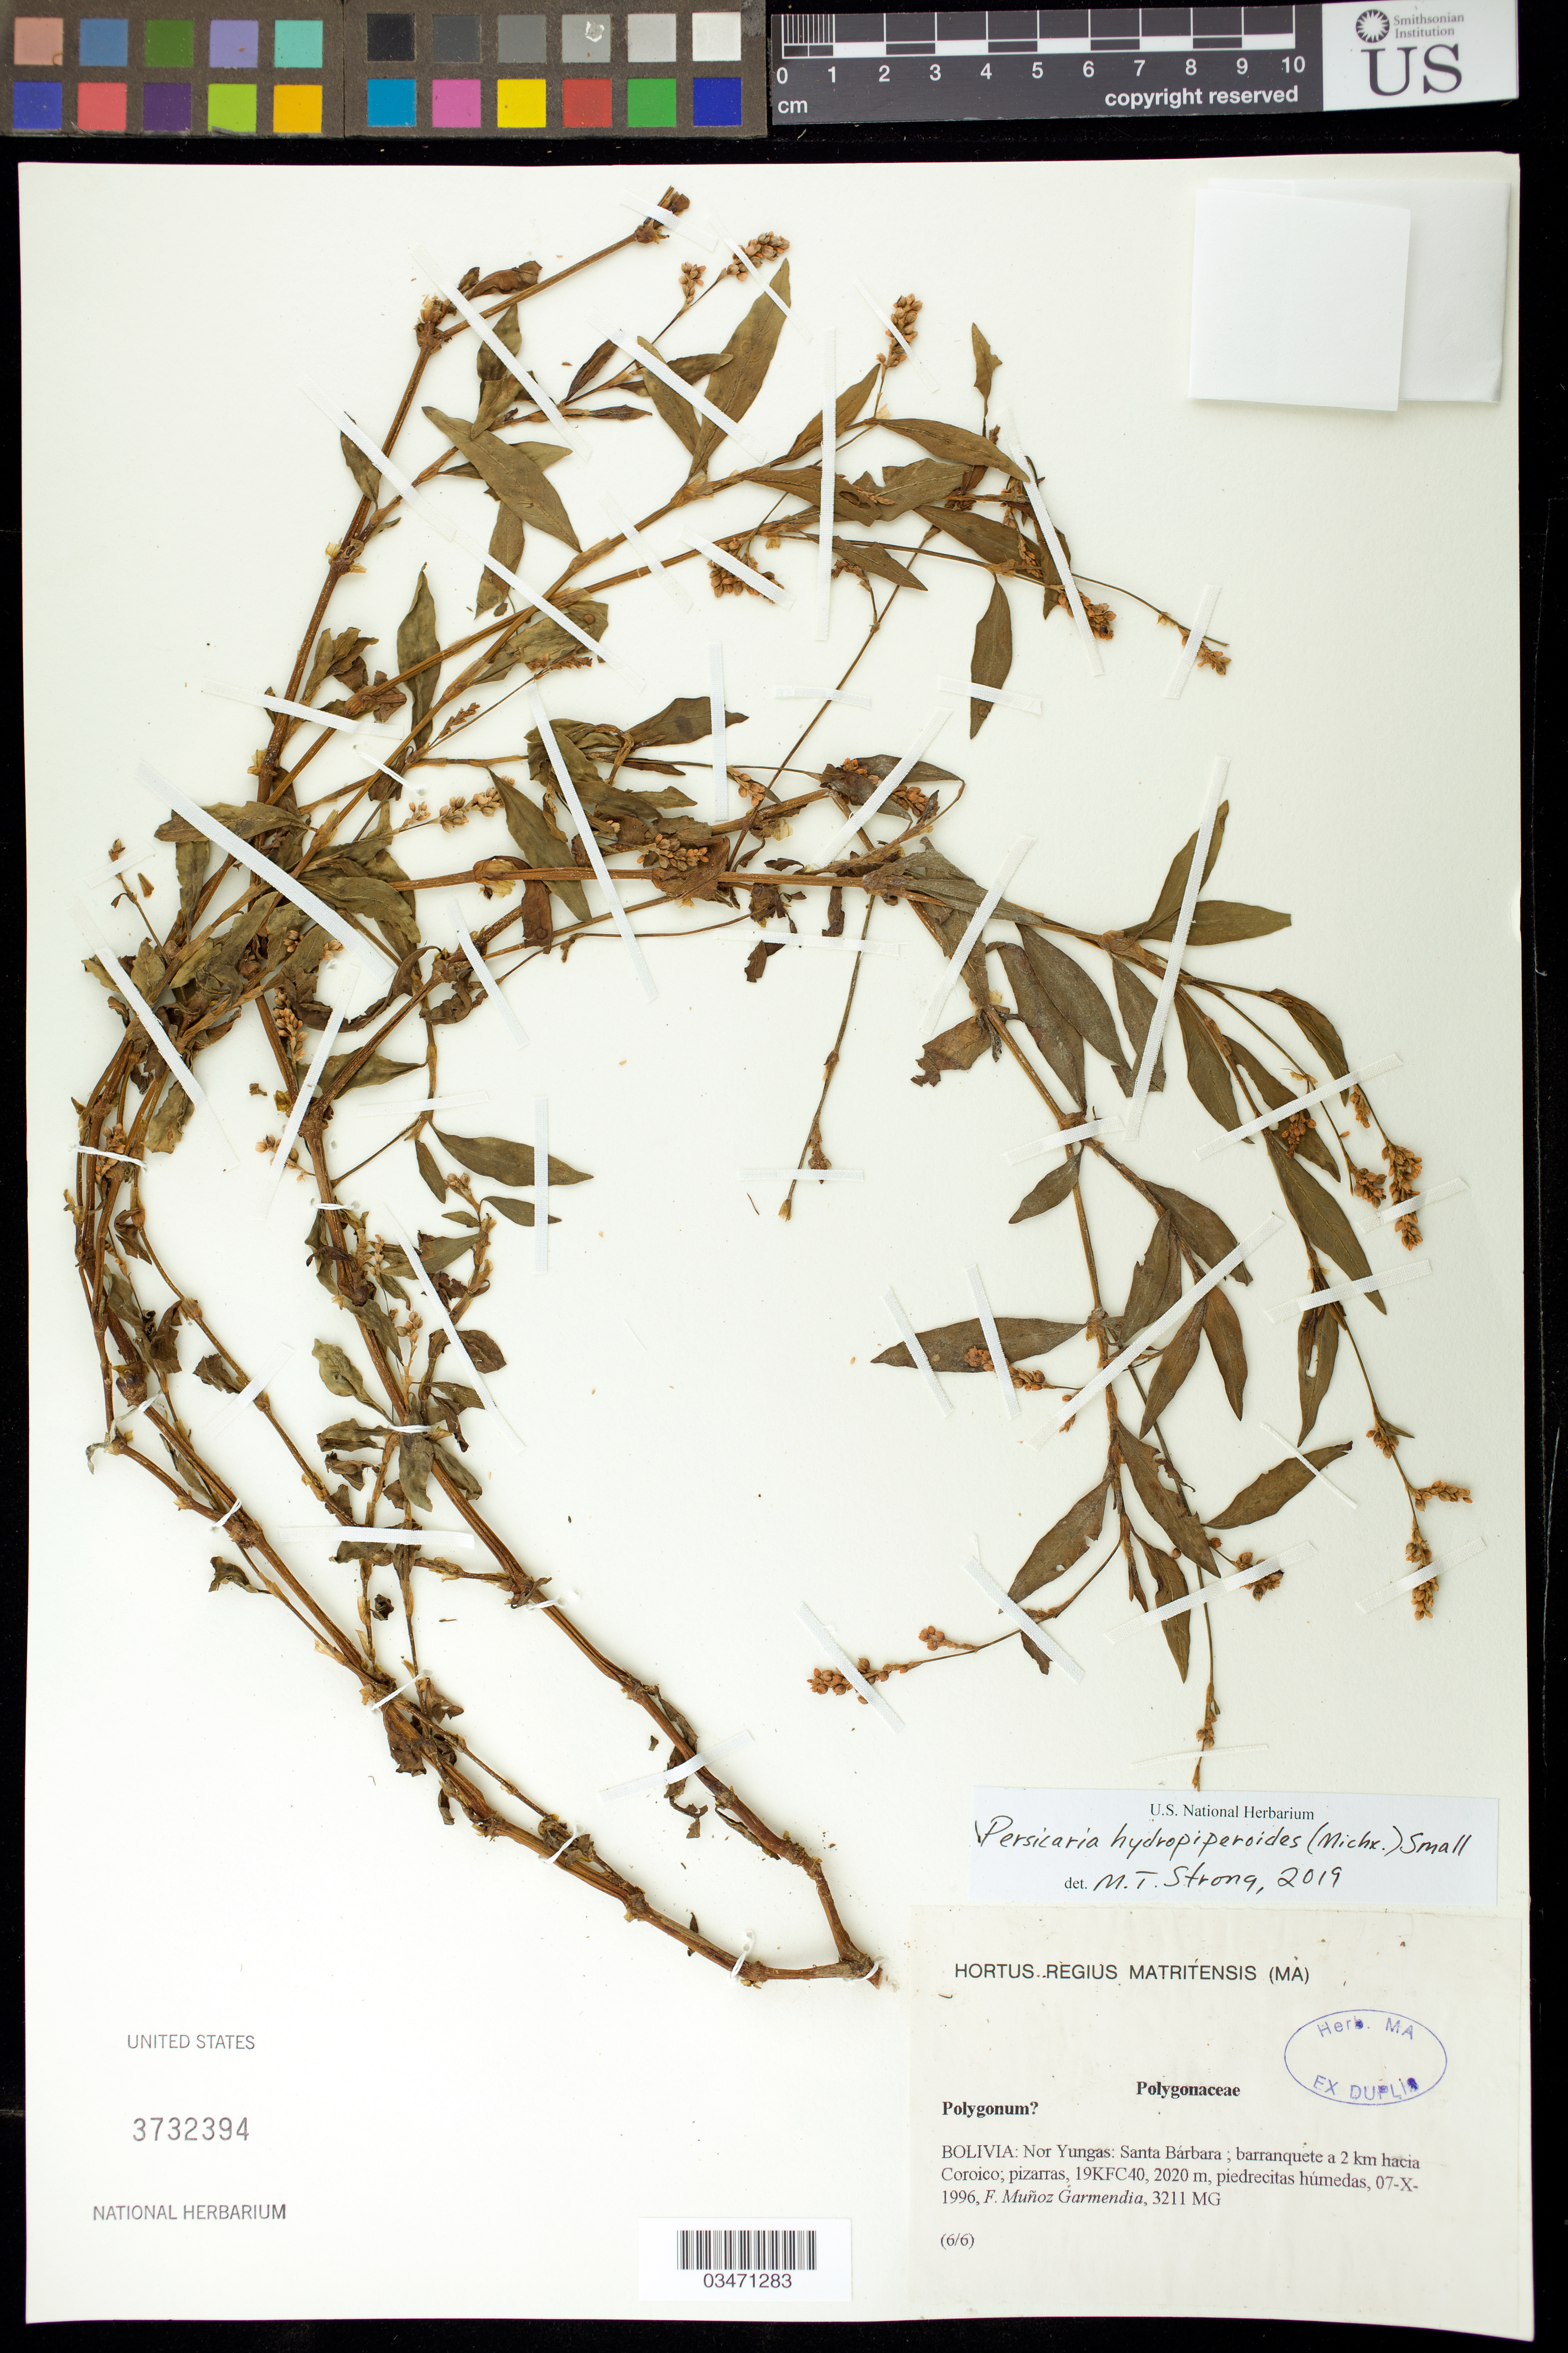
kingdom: Plantae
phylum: Tracheophyta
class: Magnoliopsida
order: Caryophyllales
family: Polygonaceae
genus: Persicaria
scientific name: Persicaria maculosa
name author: S.F. Gray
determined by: Atha, D. E.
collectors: F. Muñoz Garmendia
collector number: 3211 MG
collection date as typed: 7-X-1996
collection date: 1996-10-07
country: Bolivia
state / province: La Paz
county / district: Nor Yungas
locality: Santa Bárbara, barranquete a 2 km hacia Coroico, pizarras, 19KFC40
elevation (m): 2020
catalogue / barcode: US 3732394